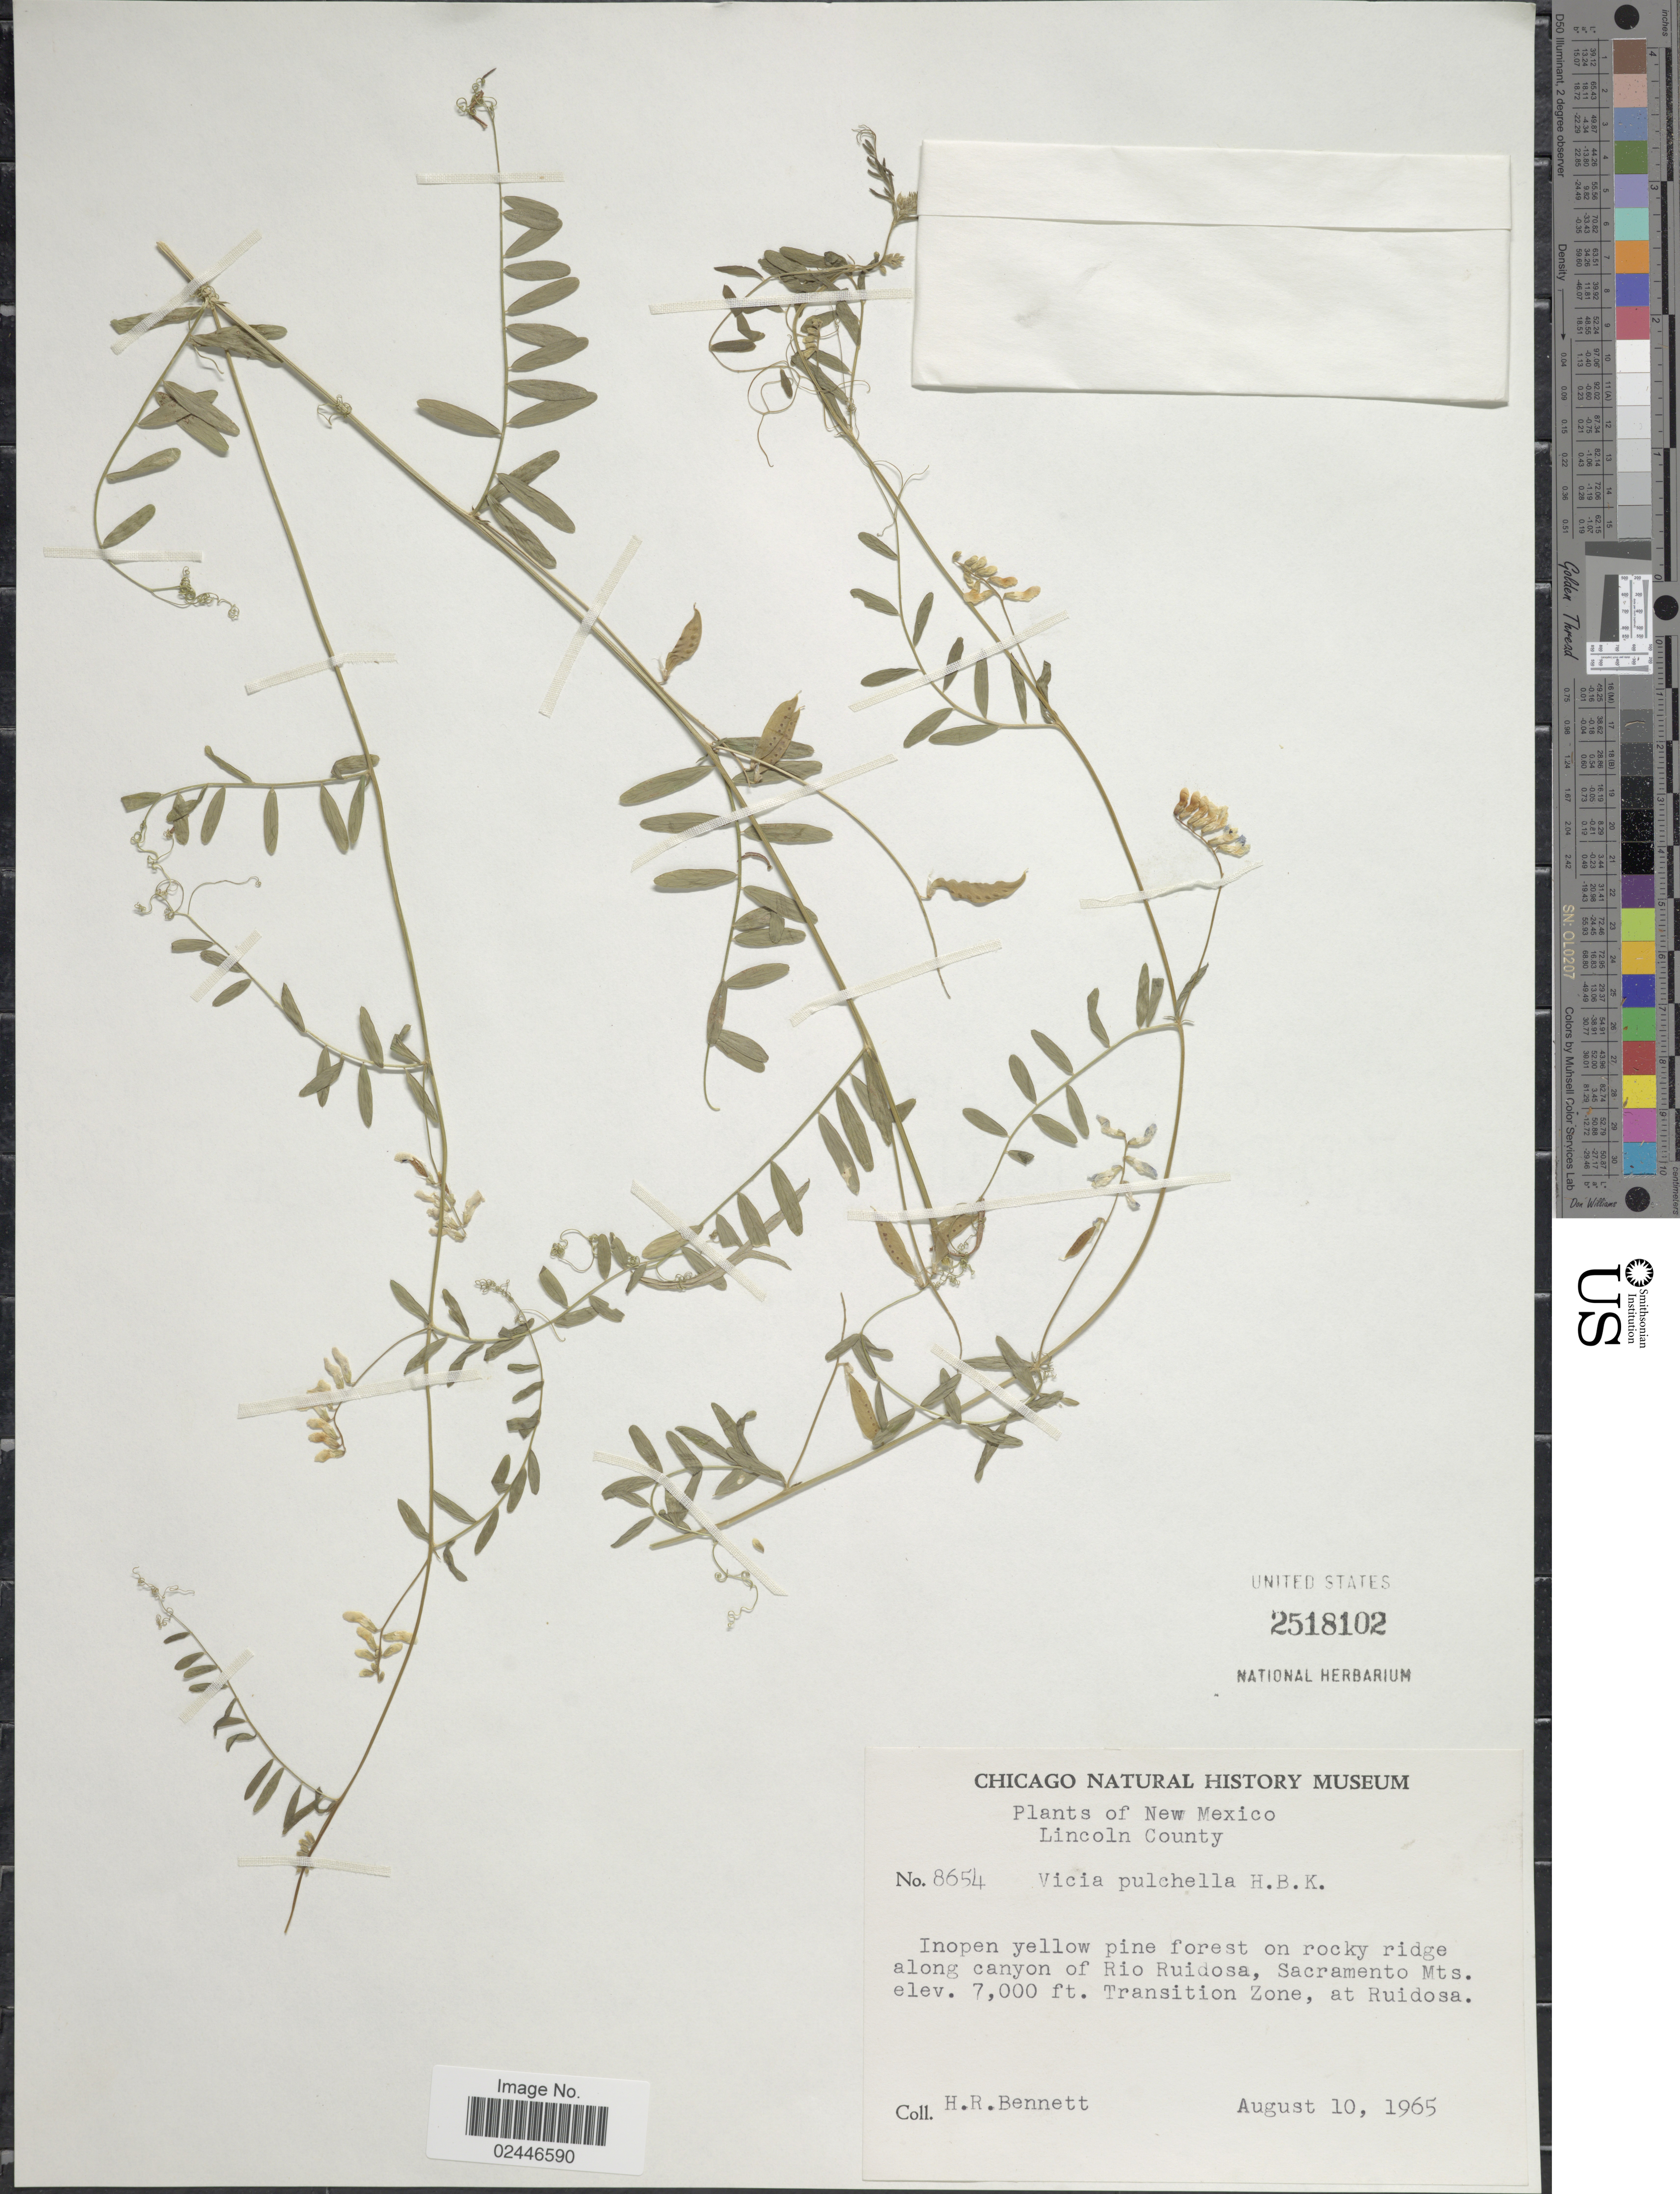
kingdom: Plantae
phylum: Tracheophyta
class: Magnoliopsida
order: Fabales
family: Fabaceae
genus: Vicia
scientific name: Vicia pulchella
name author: Kunth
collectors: H. R. Bennett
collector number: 8654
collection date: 1965-08-10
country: United States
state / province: New Mexico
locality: Lincoln County, along Canyon of Rio Ruidosa, Sacramento Mts, Ruidosa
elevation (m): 2134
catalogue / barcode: US 2518102